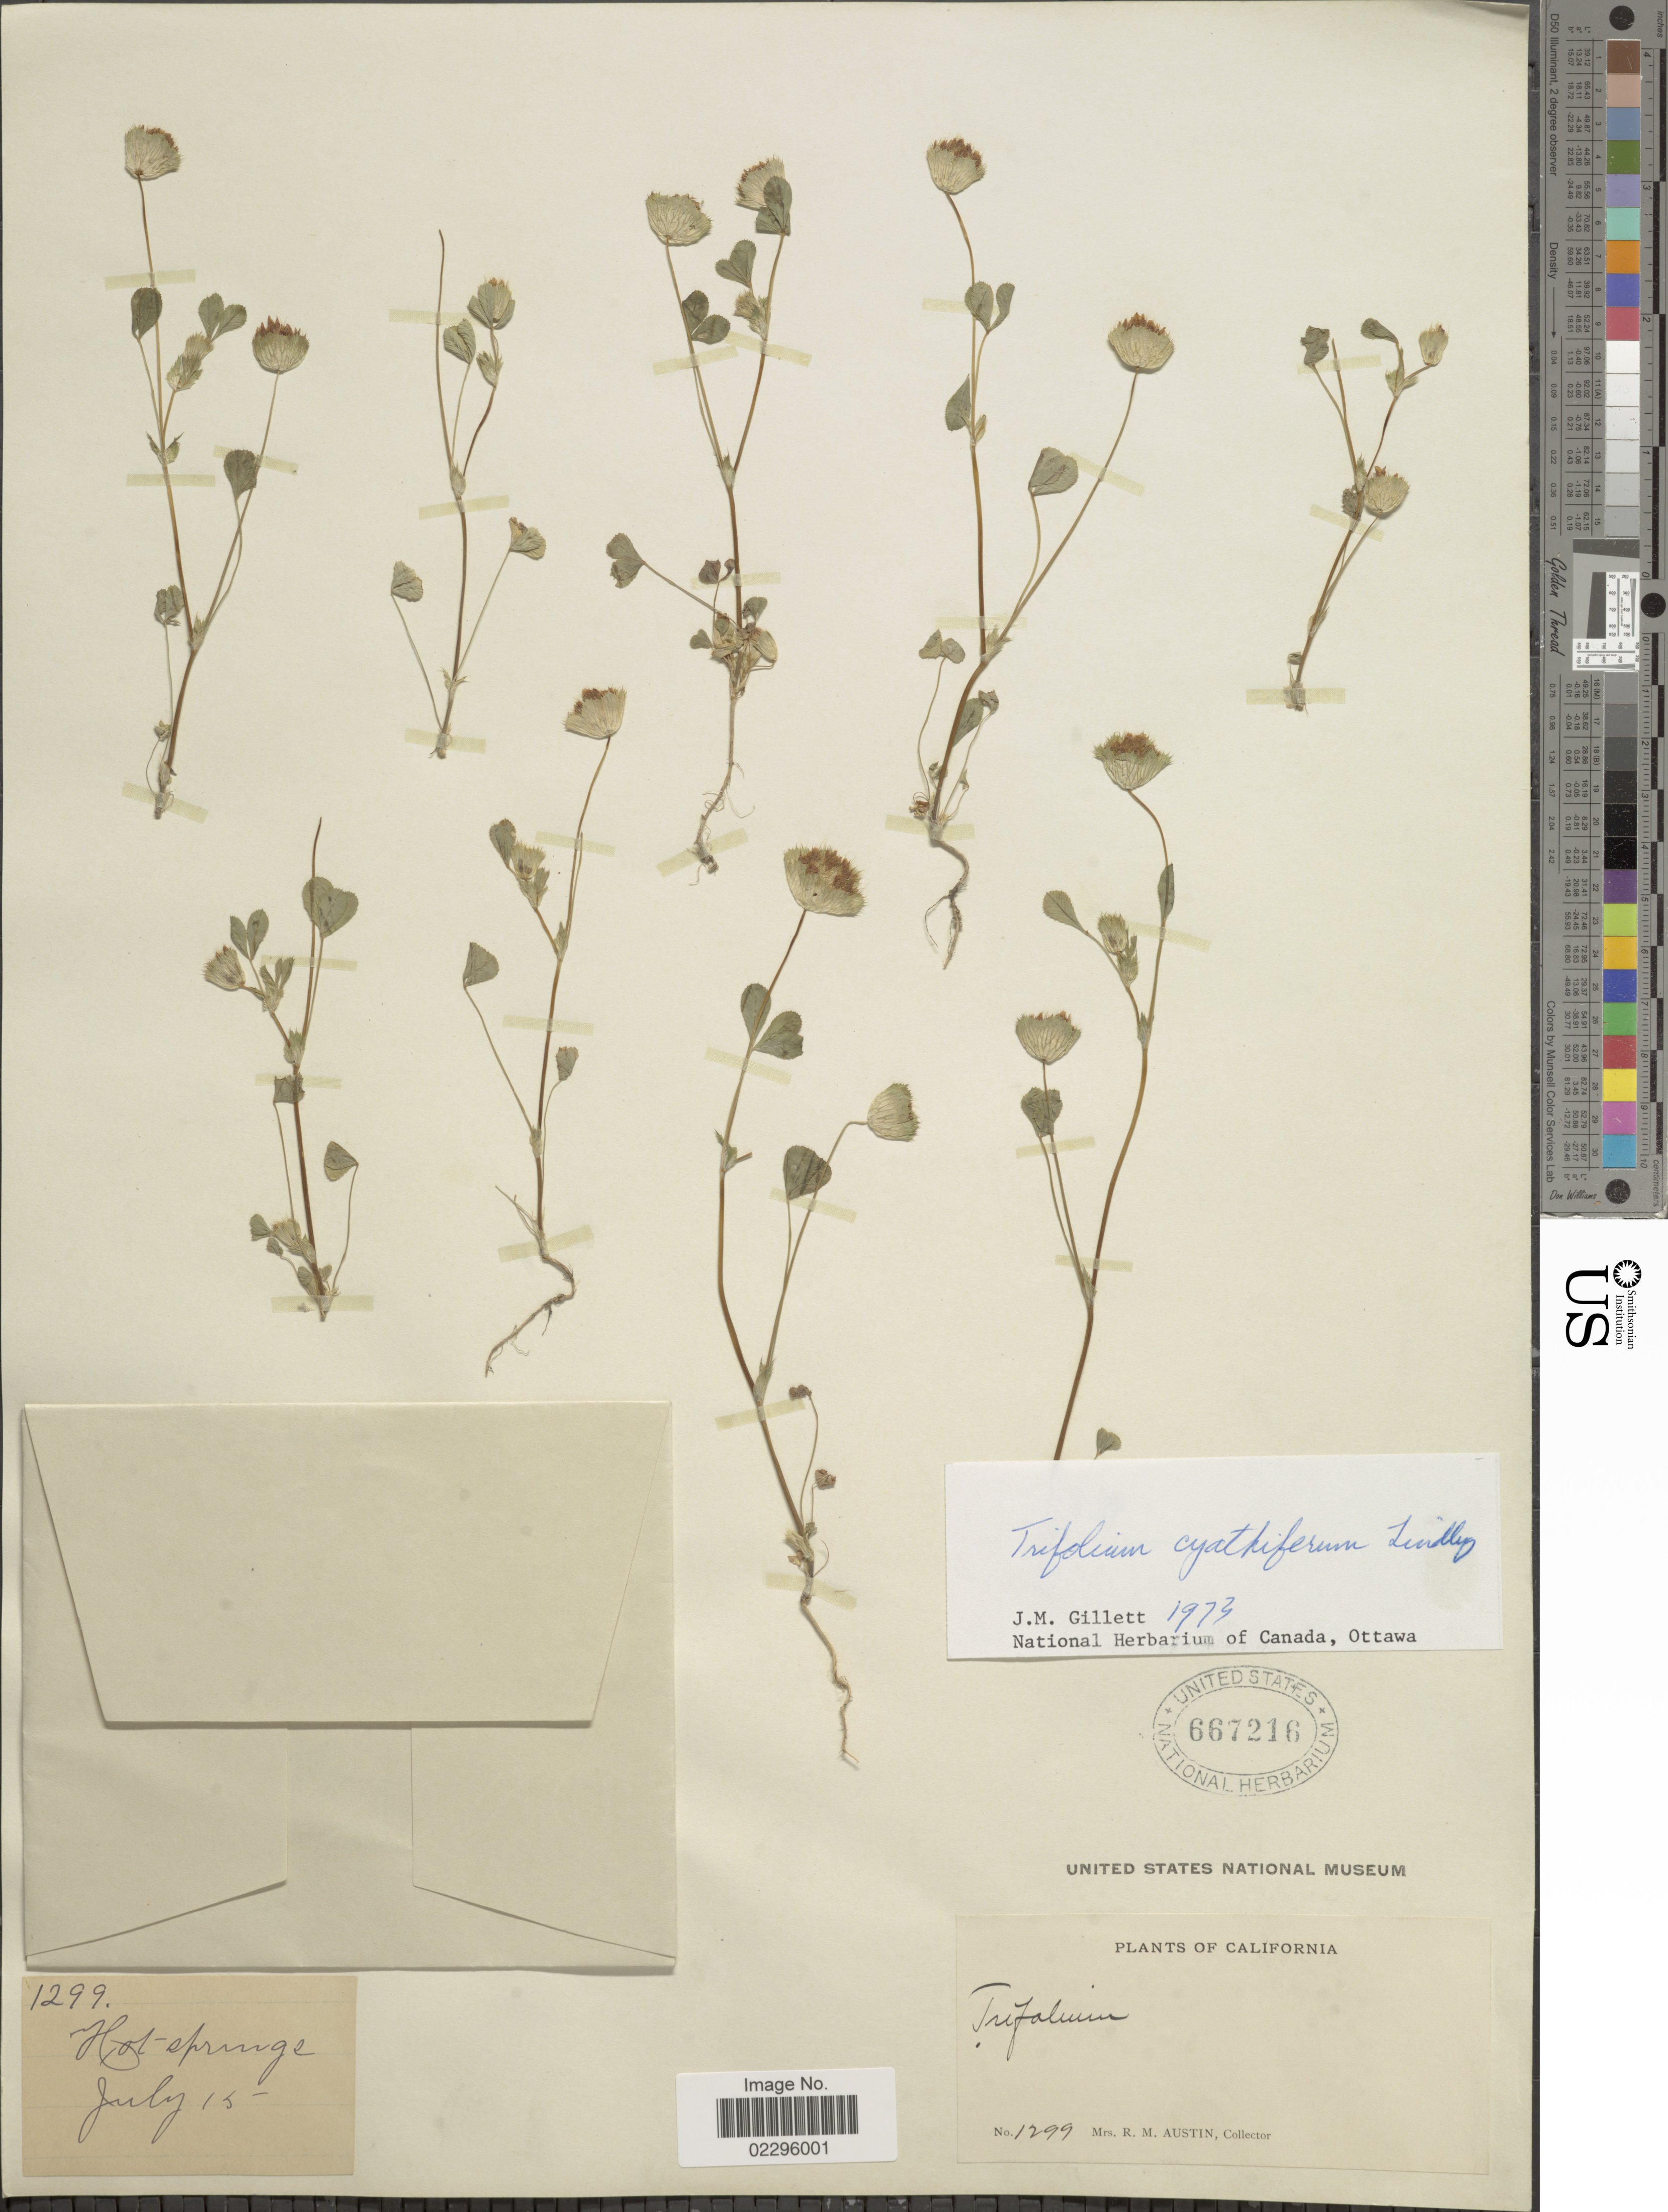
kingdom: Plantae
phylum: Tracheophyta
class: Magnoliopsida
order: Fabales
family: Fabaceae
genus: Trifolium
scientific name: Trifolium cyathiferum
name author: Lindl.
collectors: R. Austin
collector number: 1299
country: United States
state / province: California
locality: Hotsprings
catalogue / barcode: US 667216